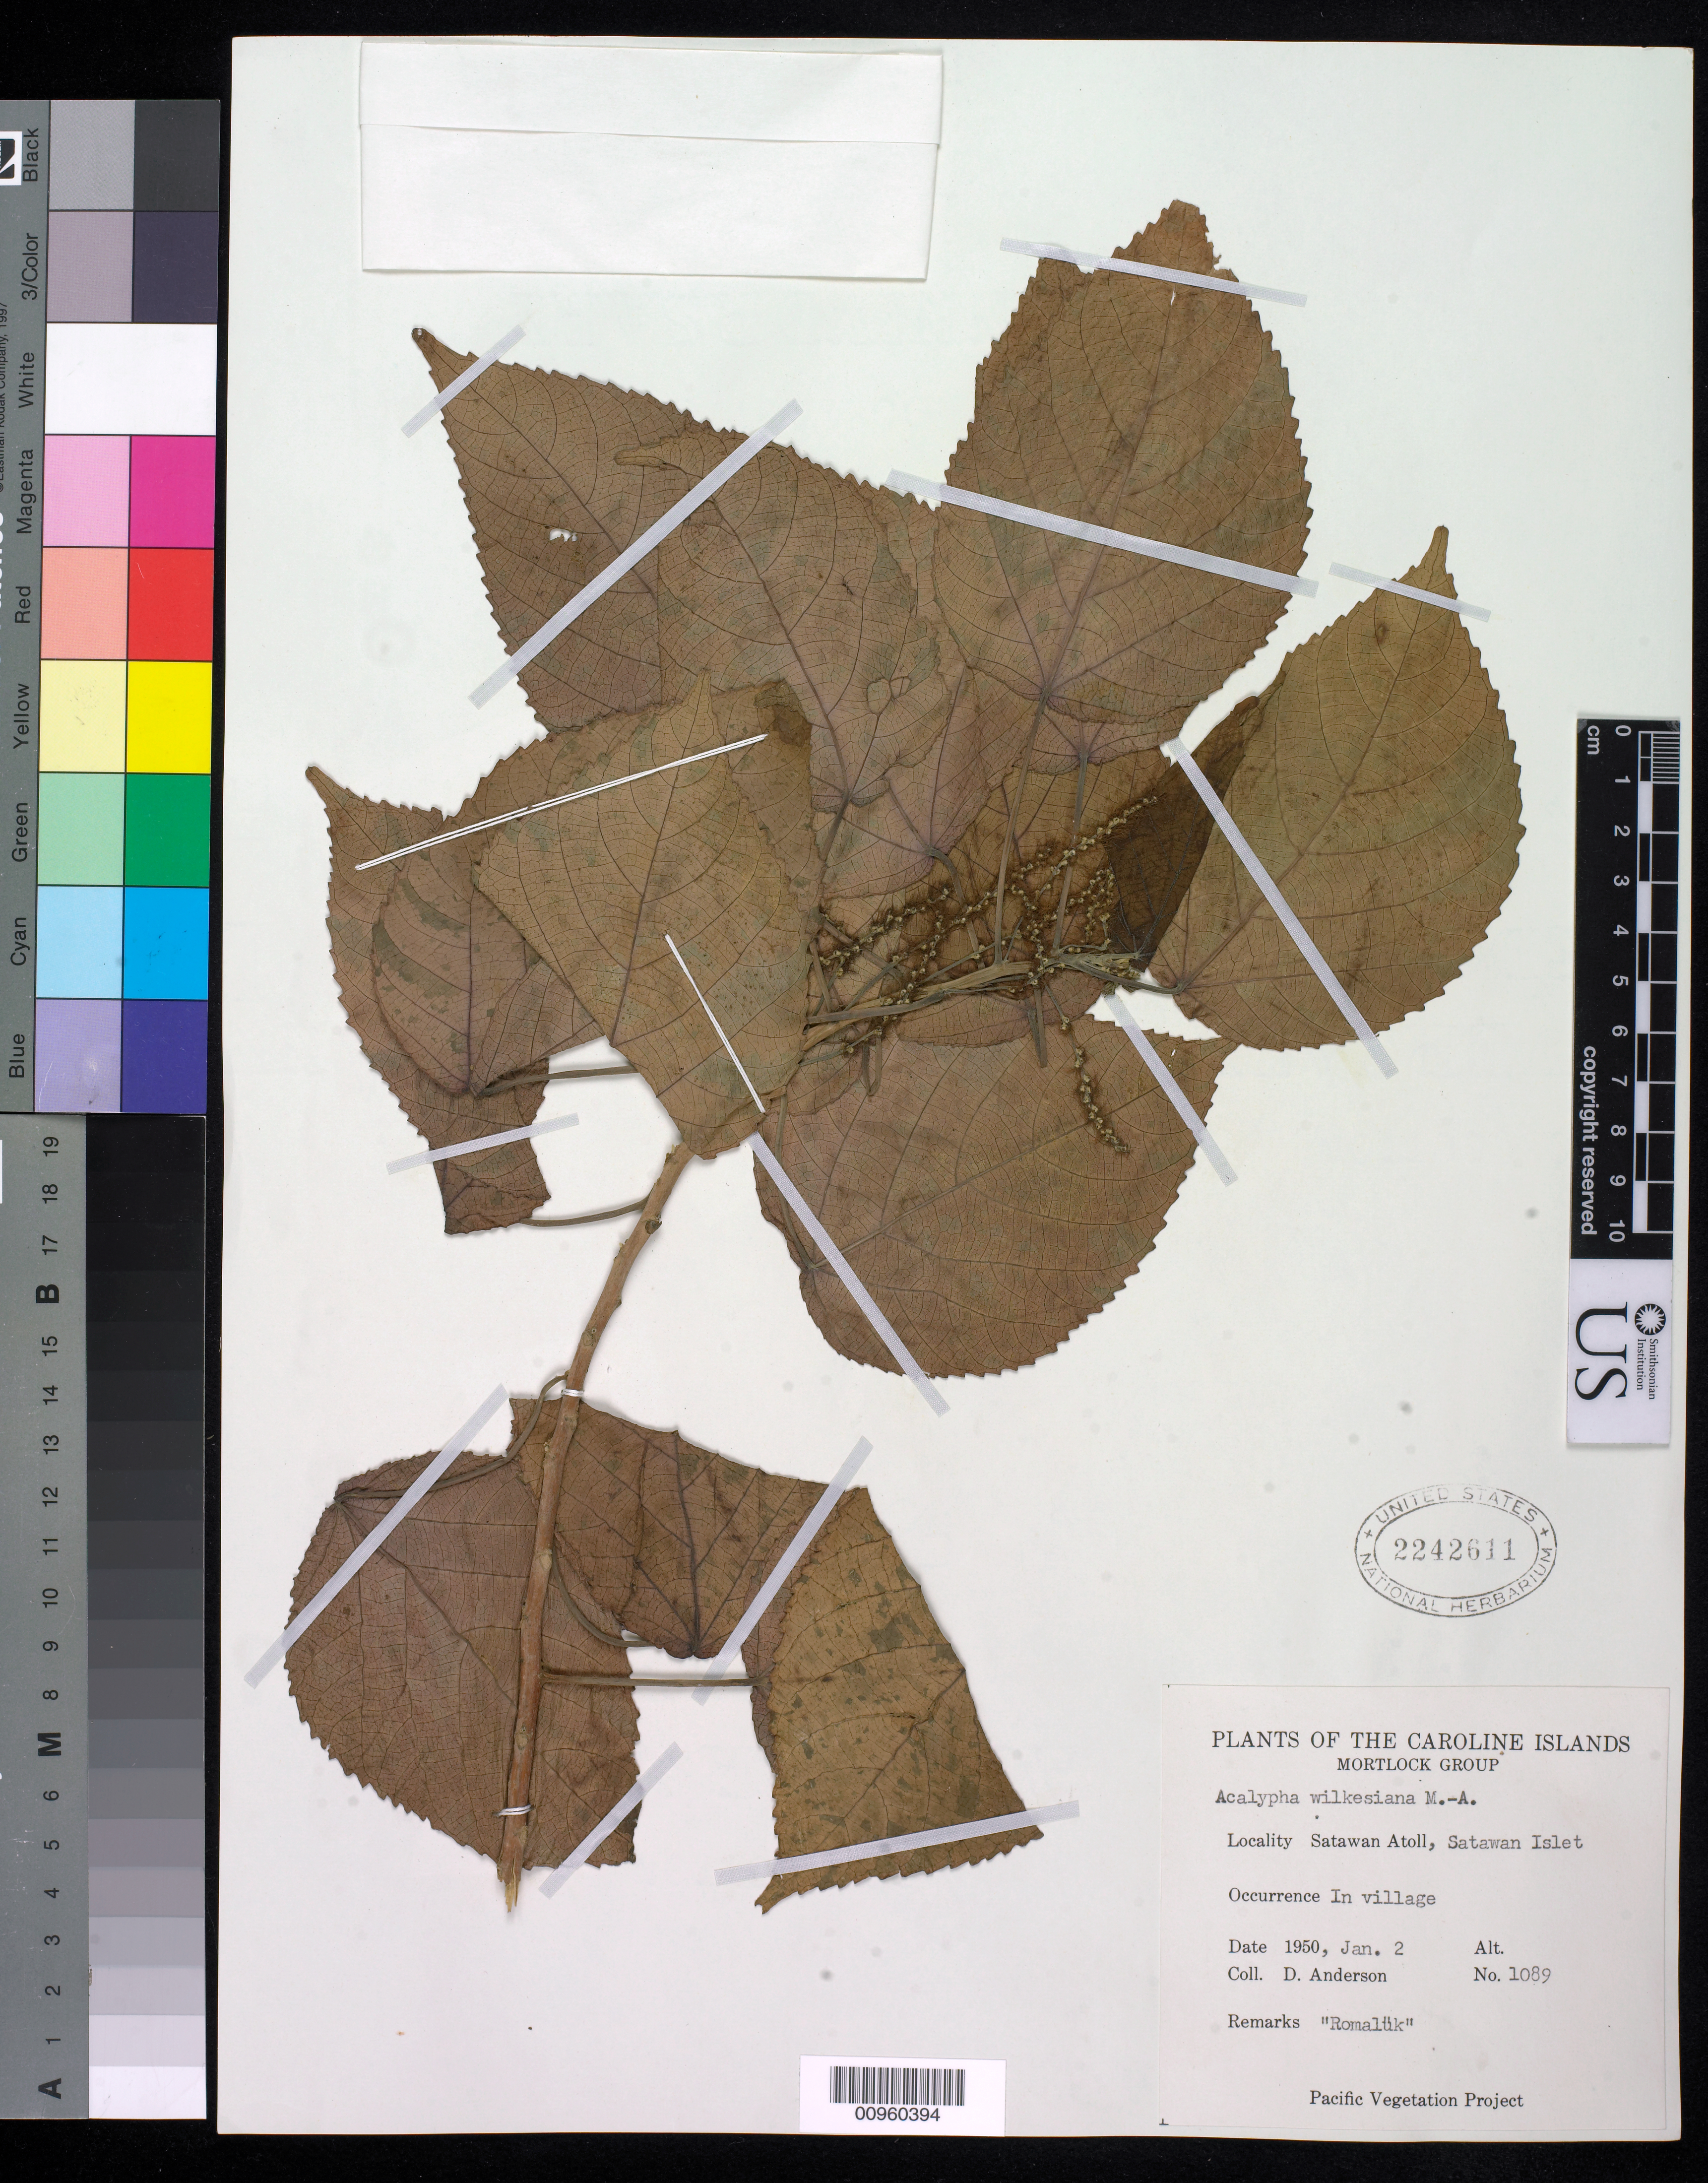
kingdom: Plantae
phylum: Tracheophyta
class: Magnoliopsida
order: Malpighiales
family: Euphorbiaceae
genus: Acalypha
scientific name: Acalypha amentacea var. wilkesiana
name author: Roxb.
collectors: D. Anderson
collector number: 1089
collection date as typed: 02 Jan 1950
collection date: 1950-01-02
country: Micronesia, Federated States of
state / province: Truk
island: Satawan Atoll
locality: Satawan Islet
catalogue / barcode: US 2242611